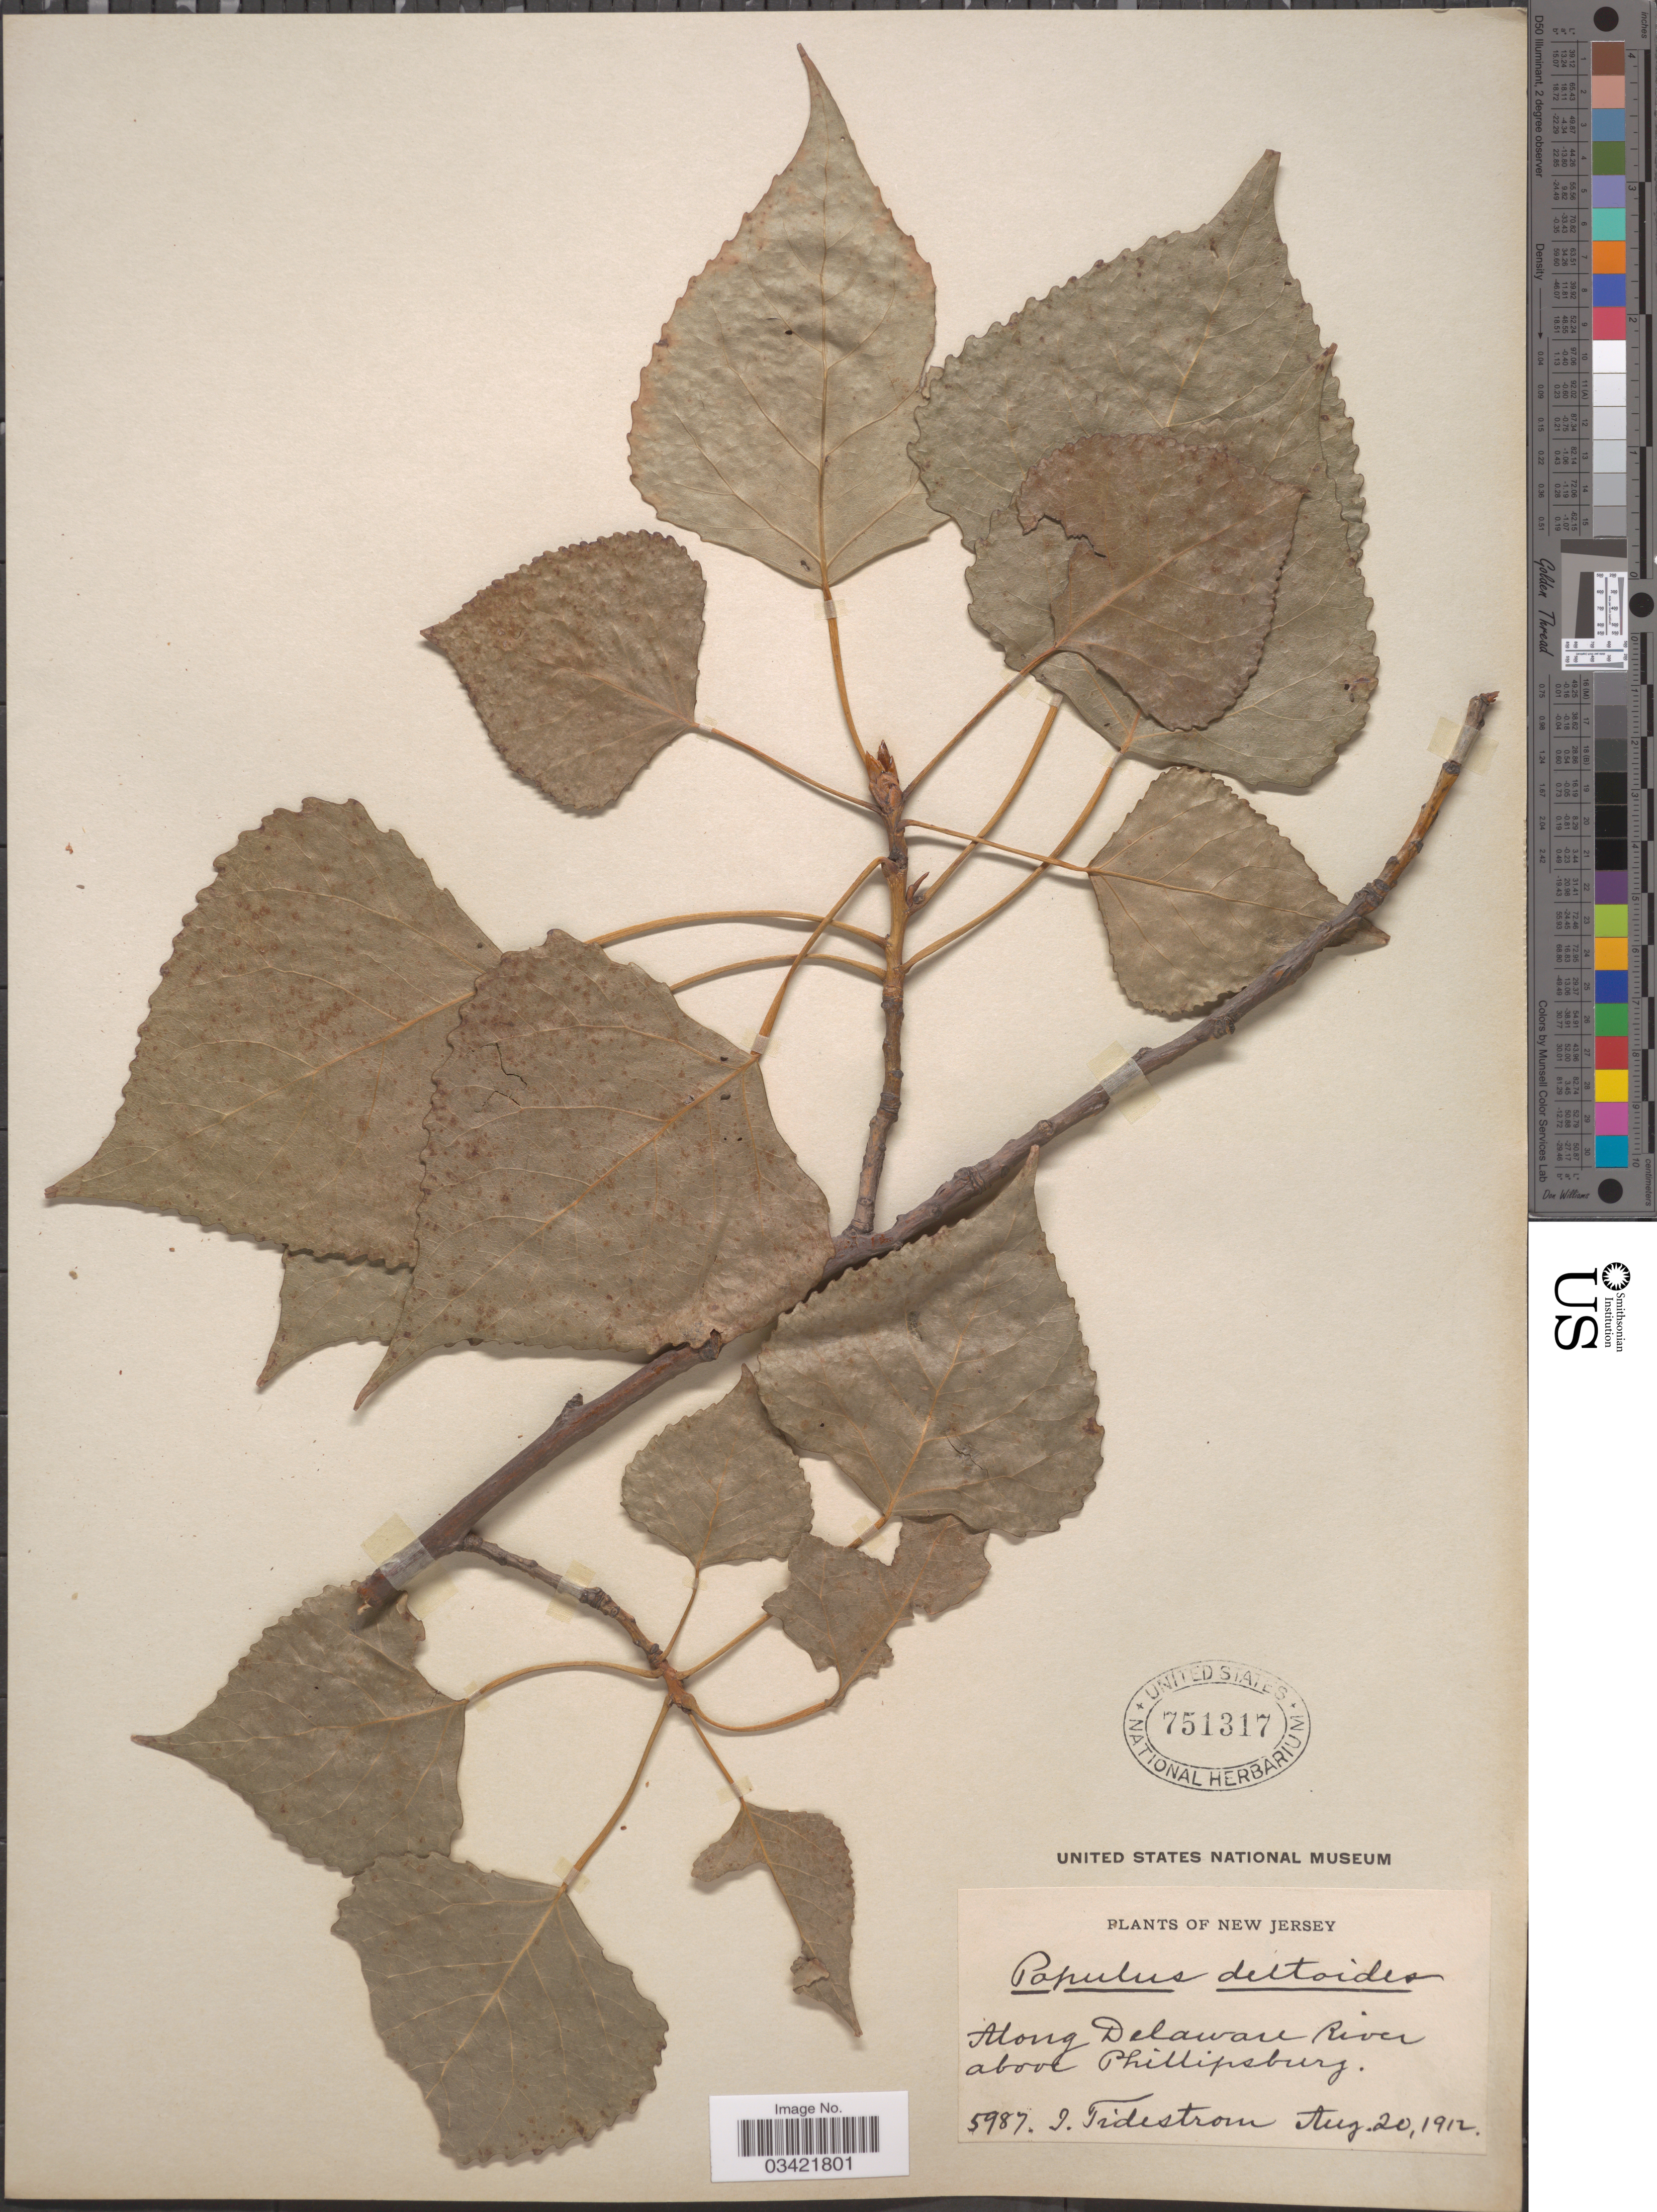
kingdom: Plantae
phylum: Tracheophyta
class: Magnoliopsida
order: Malpighiales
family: Salicaceae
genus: Populus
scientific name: Populus deltoides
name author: W. Bartram ex Marshall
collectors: I. F. Tidestrom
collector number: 5987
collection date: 1912-08-20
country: United States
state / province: New Jersey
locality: Along Delaware River above Phillipsburg.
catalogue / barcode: US 751317